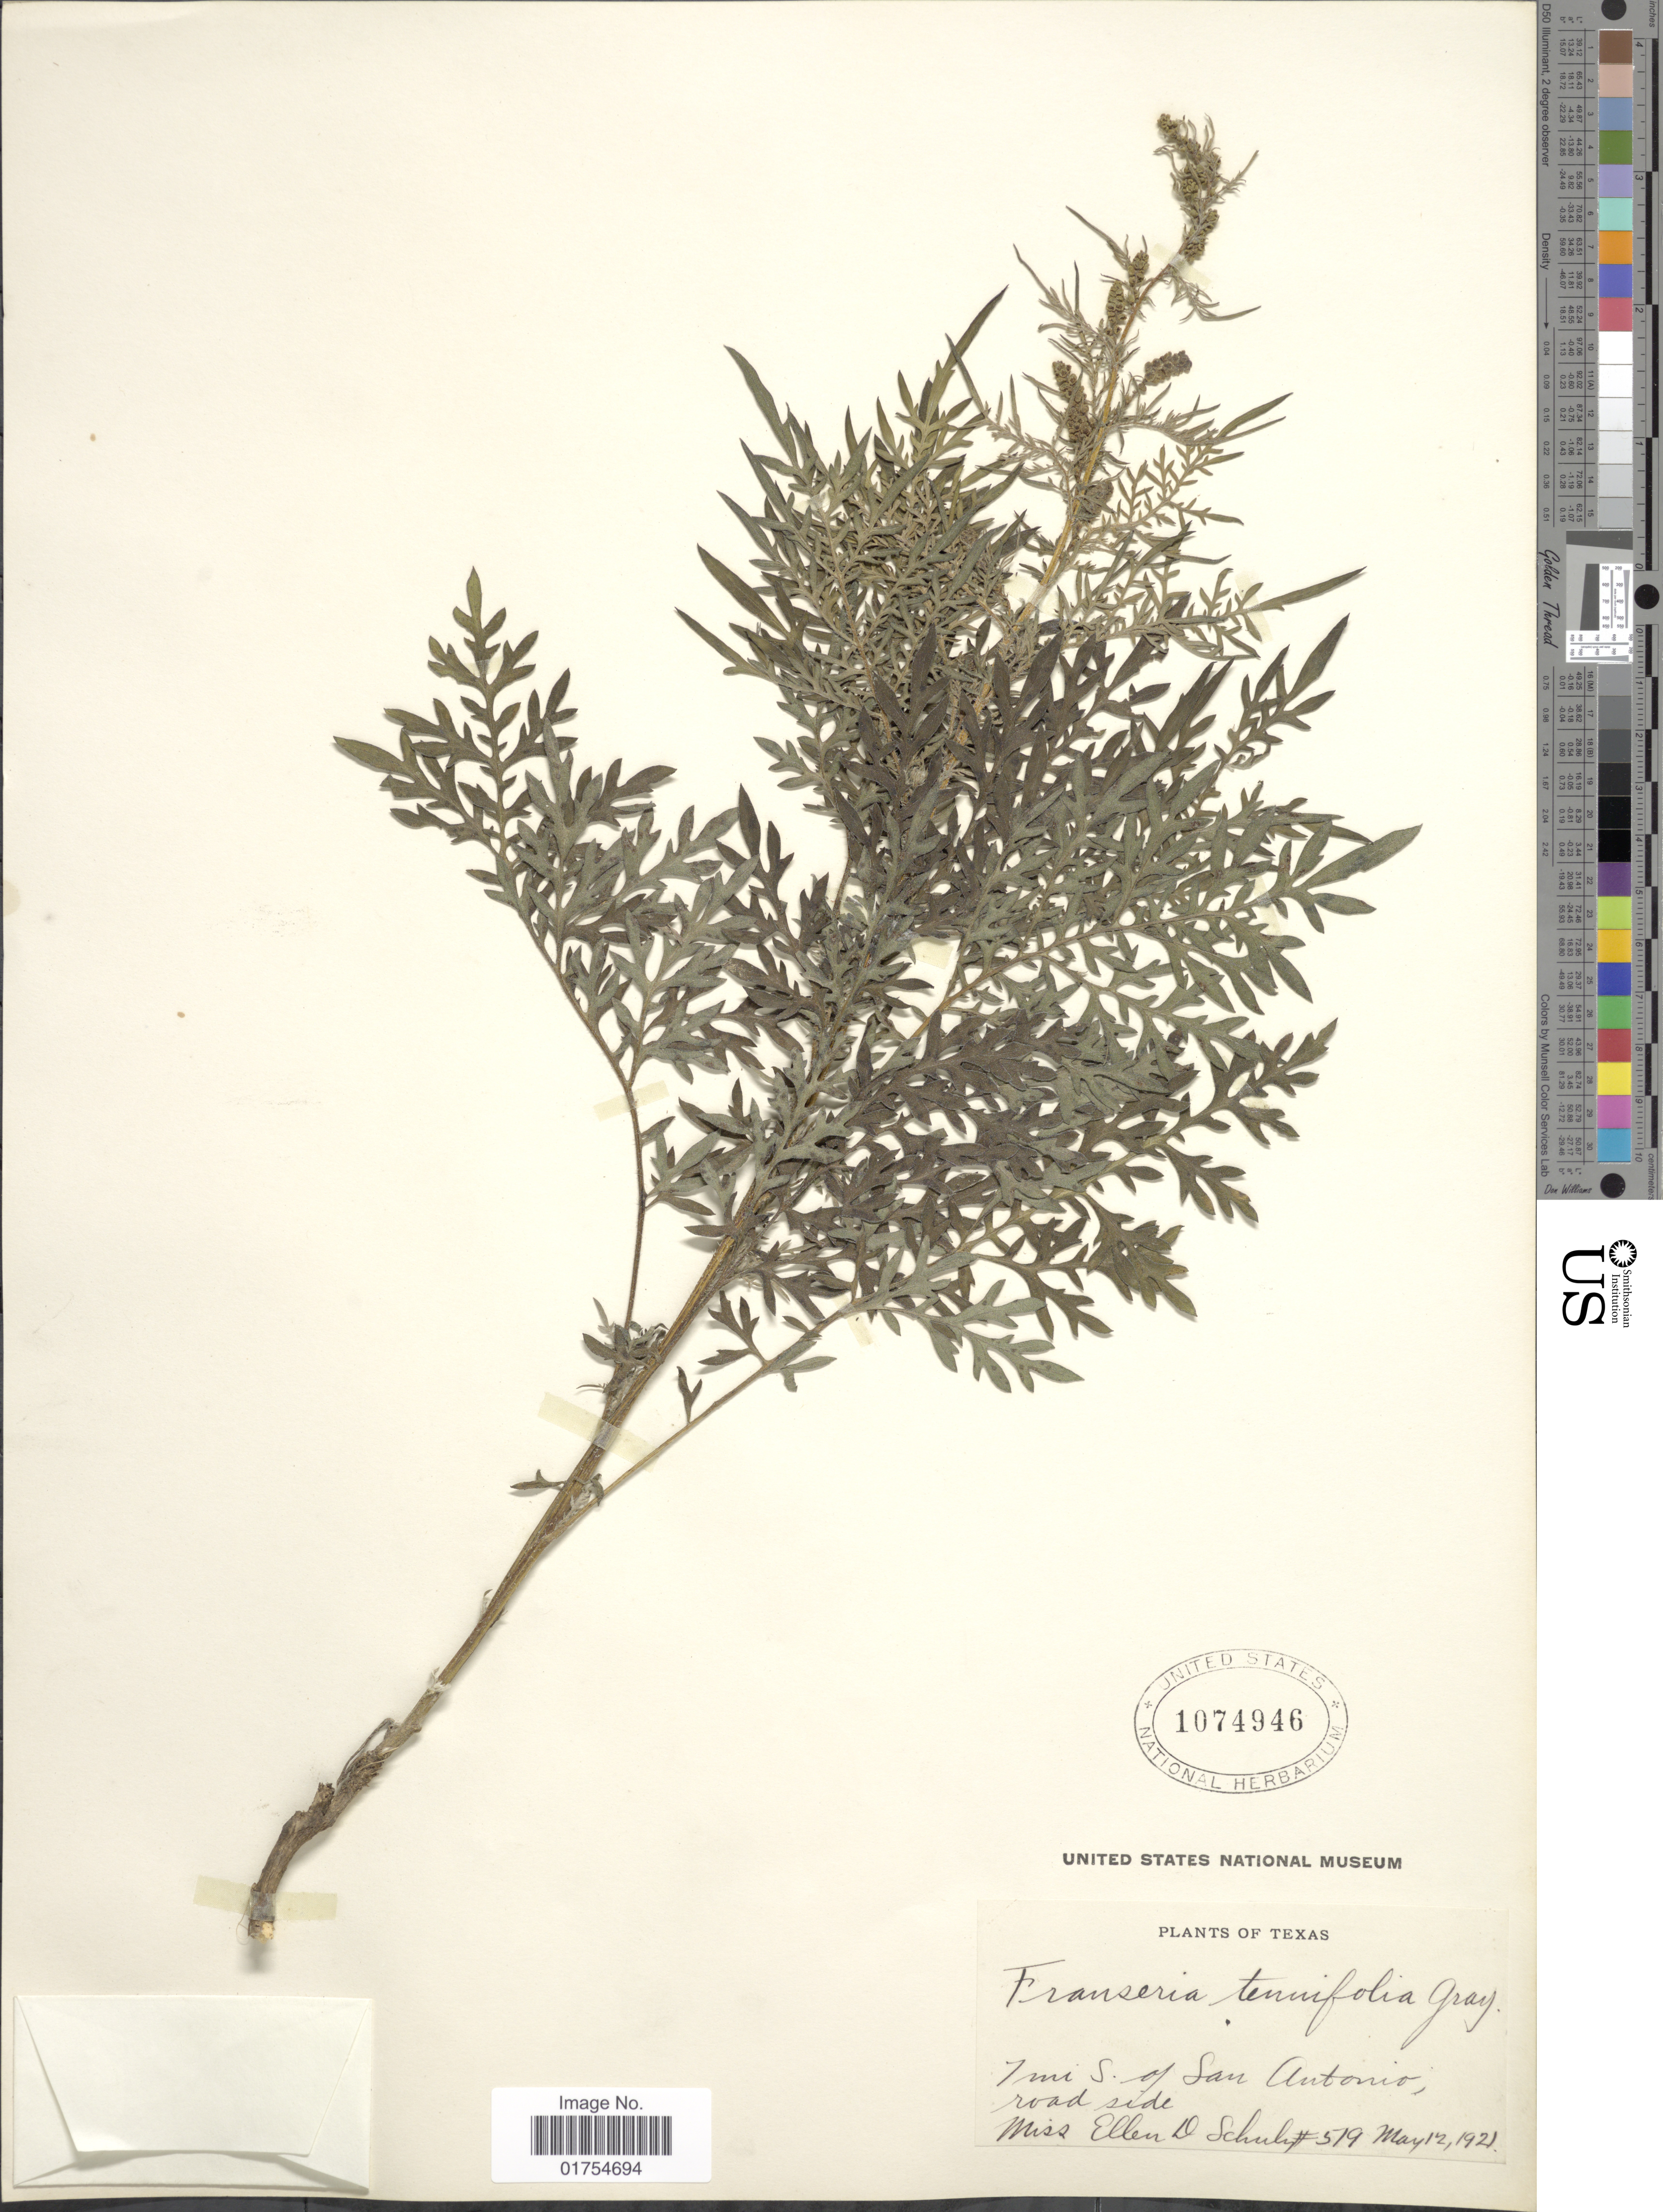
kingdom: Plantae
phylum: Tracheophyta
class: Magnoliopsida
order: Asterales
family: Asteraceae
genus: Franseria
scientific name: Franseria tenuifolia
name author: Harv. & A. Gray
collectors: E. Schultz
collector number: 579*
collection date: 1921-05-12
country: United States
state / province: Texas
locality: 7 mi S of San Antonio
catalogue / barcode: US 1074946